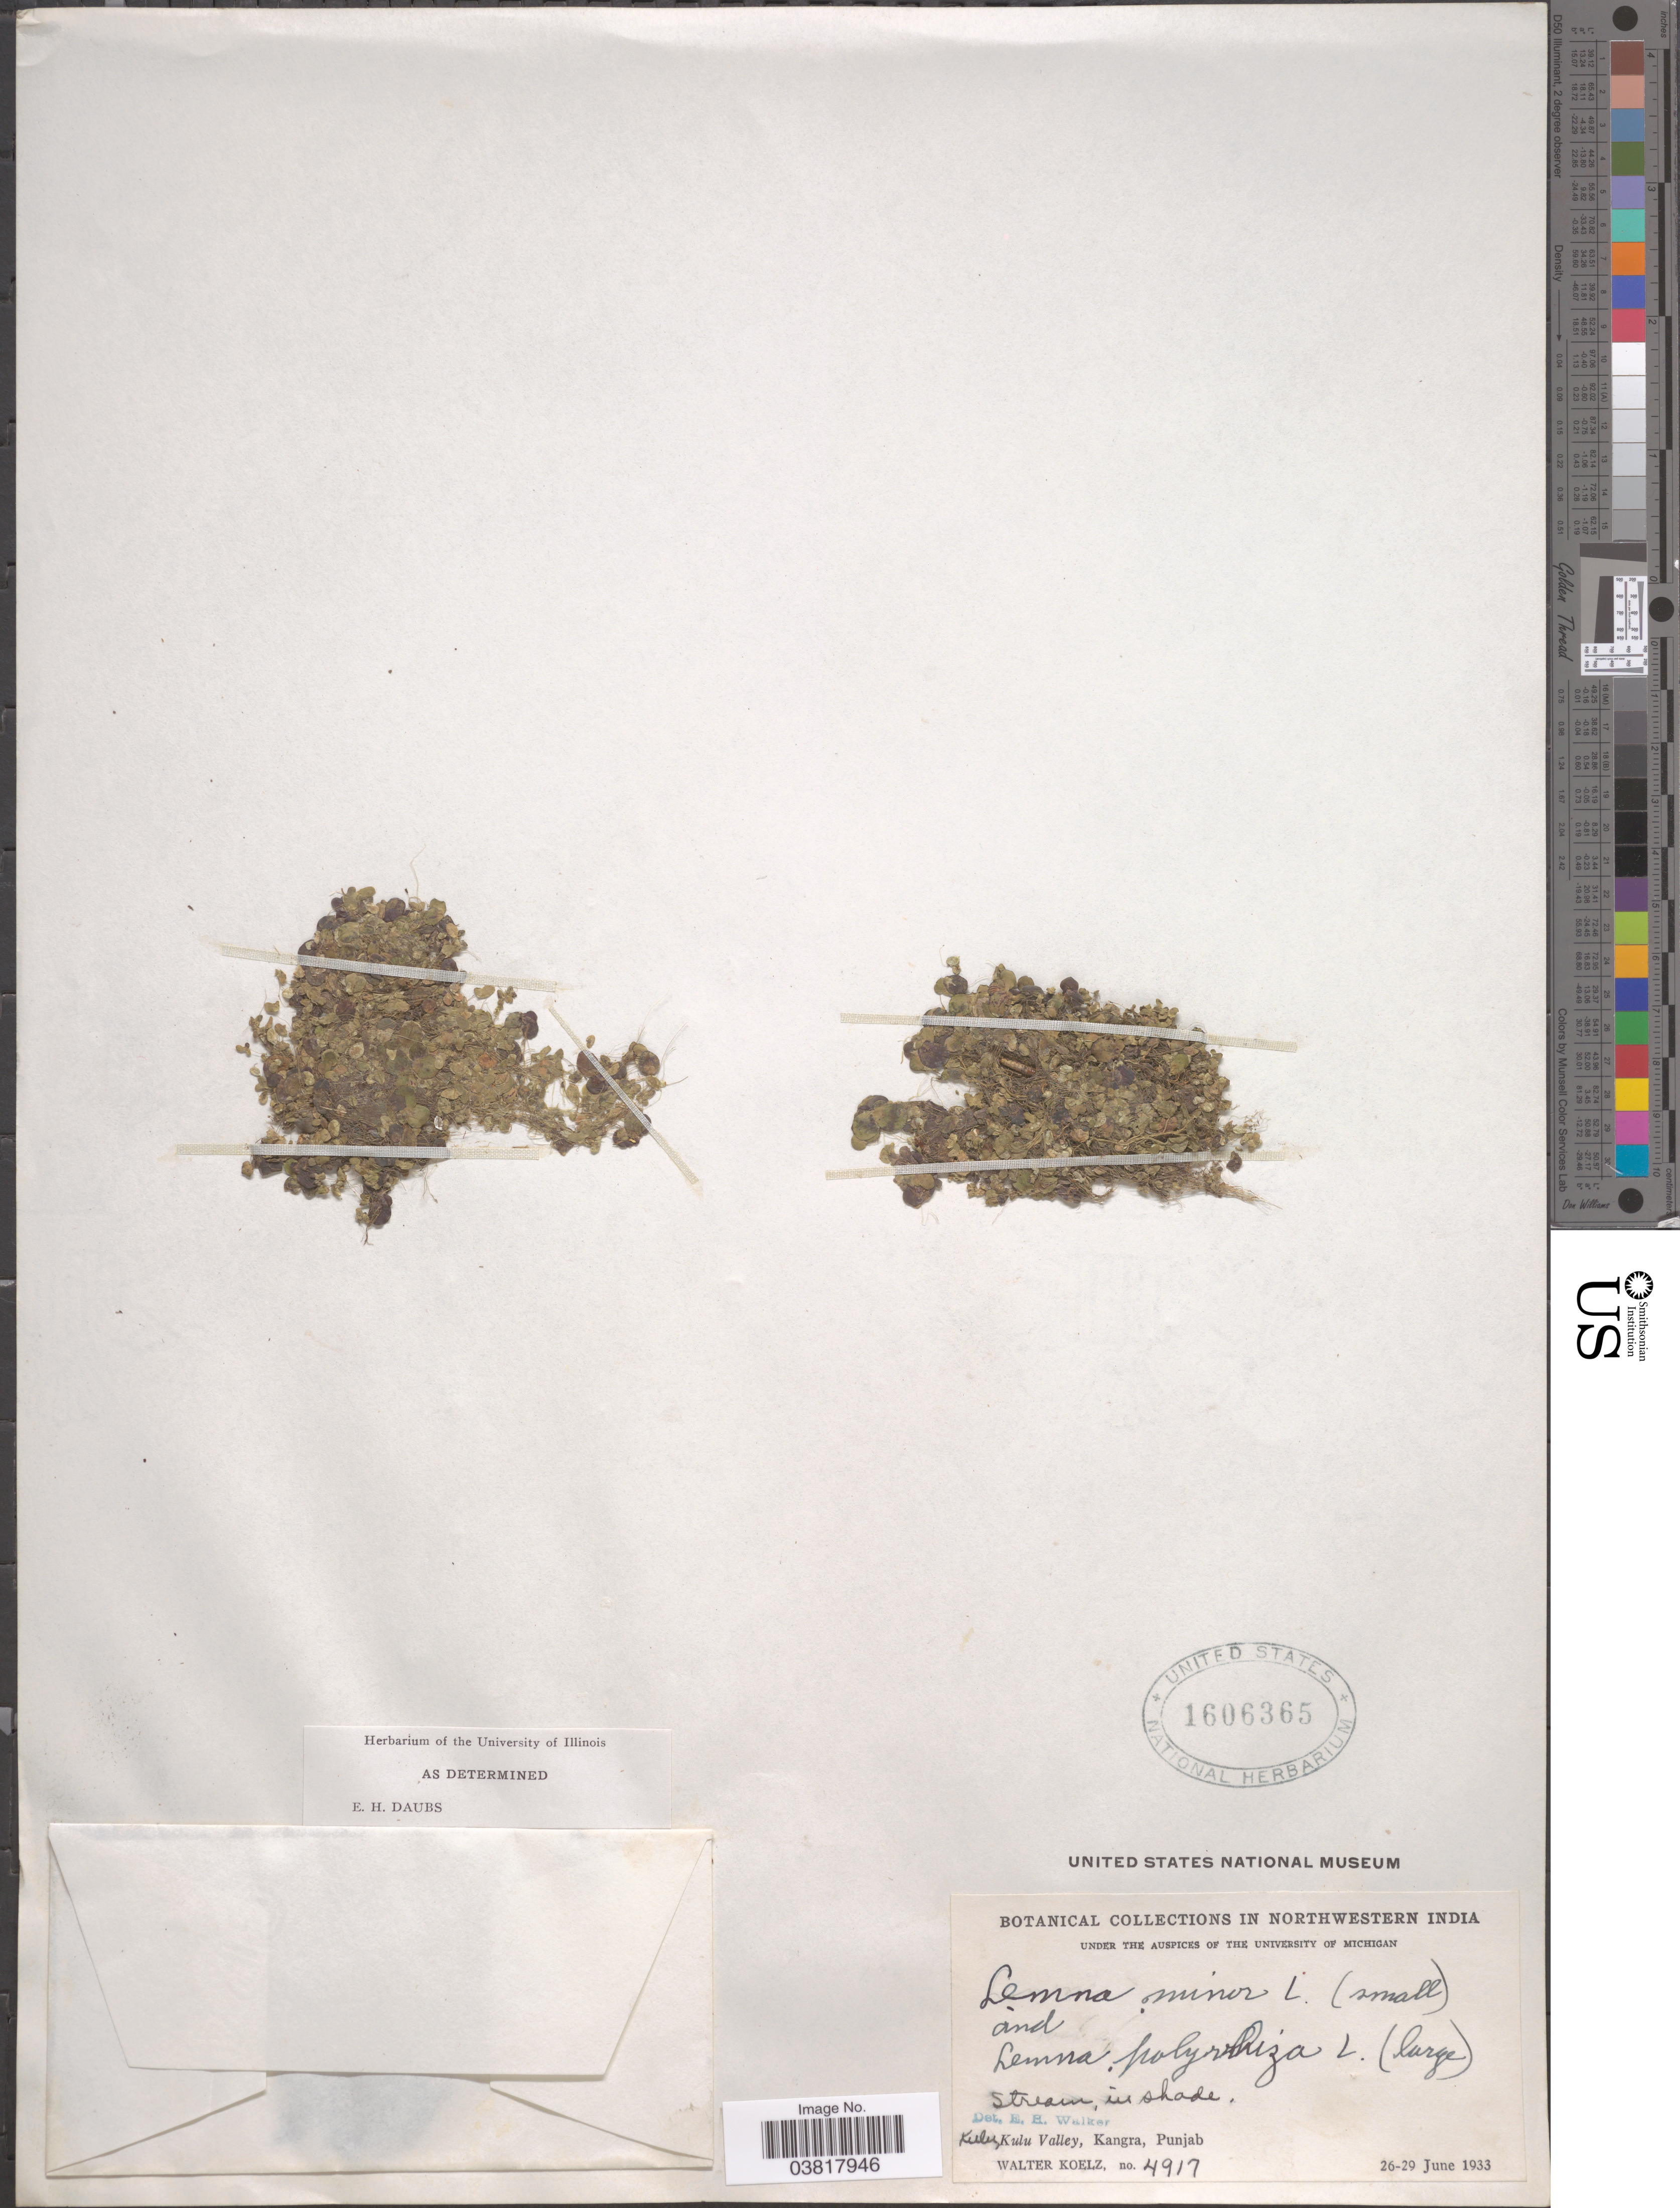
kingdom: Plantae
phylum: Tracheophyta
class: Liliopsida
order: Alismatales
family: Araceae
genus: Lemna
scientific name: Lemna minor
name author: L.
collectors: W. N. Koelz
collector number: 4917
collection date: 1933-06-26/1933-06-29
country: India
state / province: Himachal Pradesh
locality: Northwestern India. Kulu, Kulu Valley, Kangra.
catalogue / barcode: US 1606365